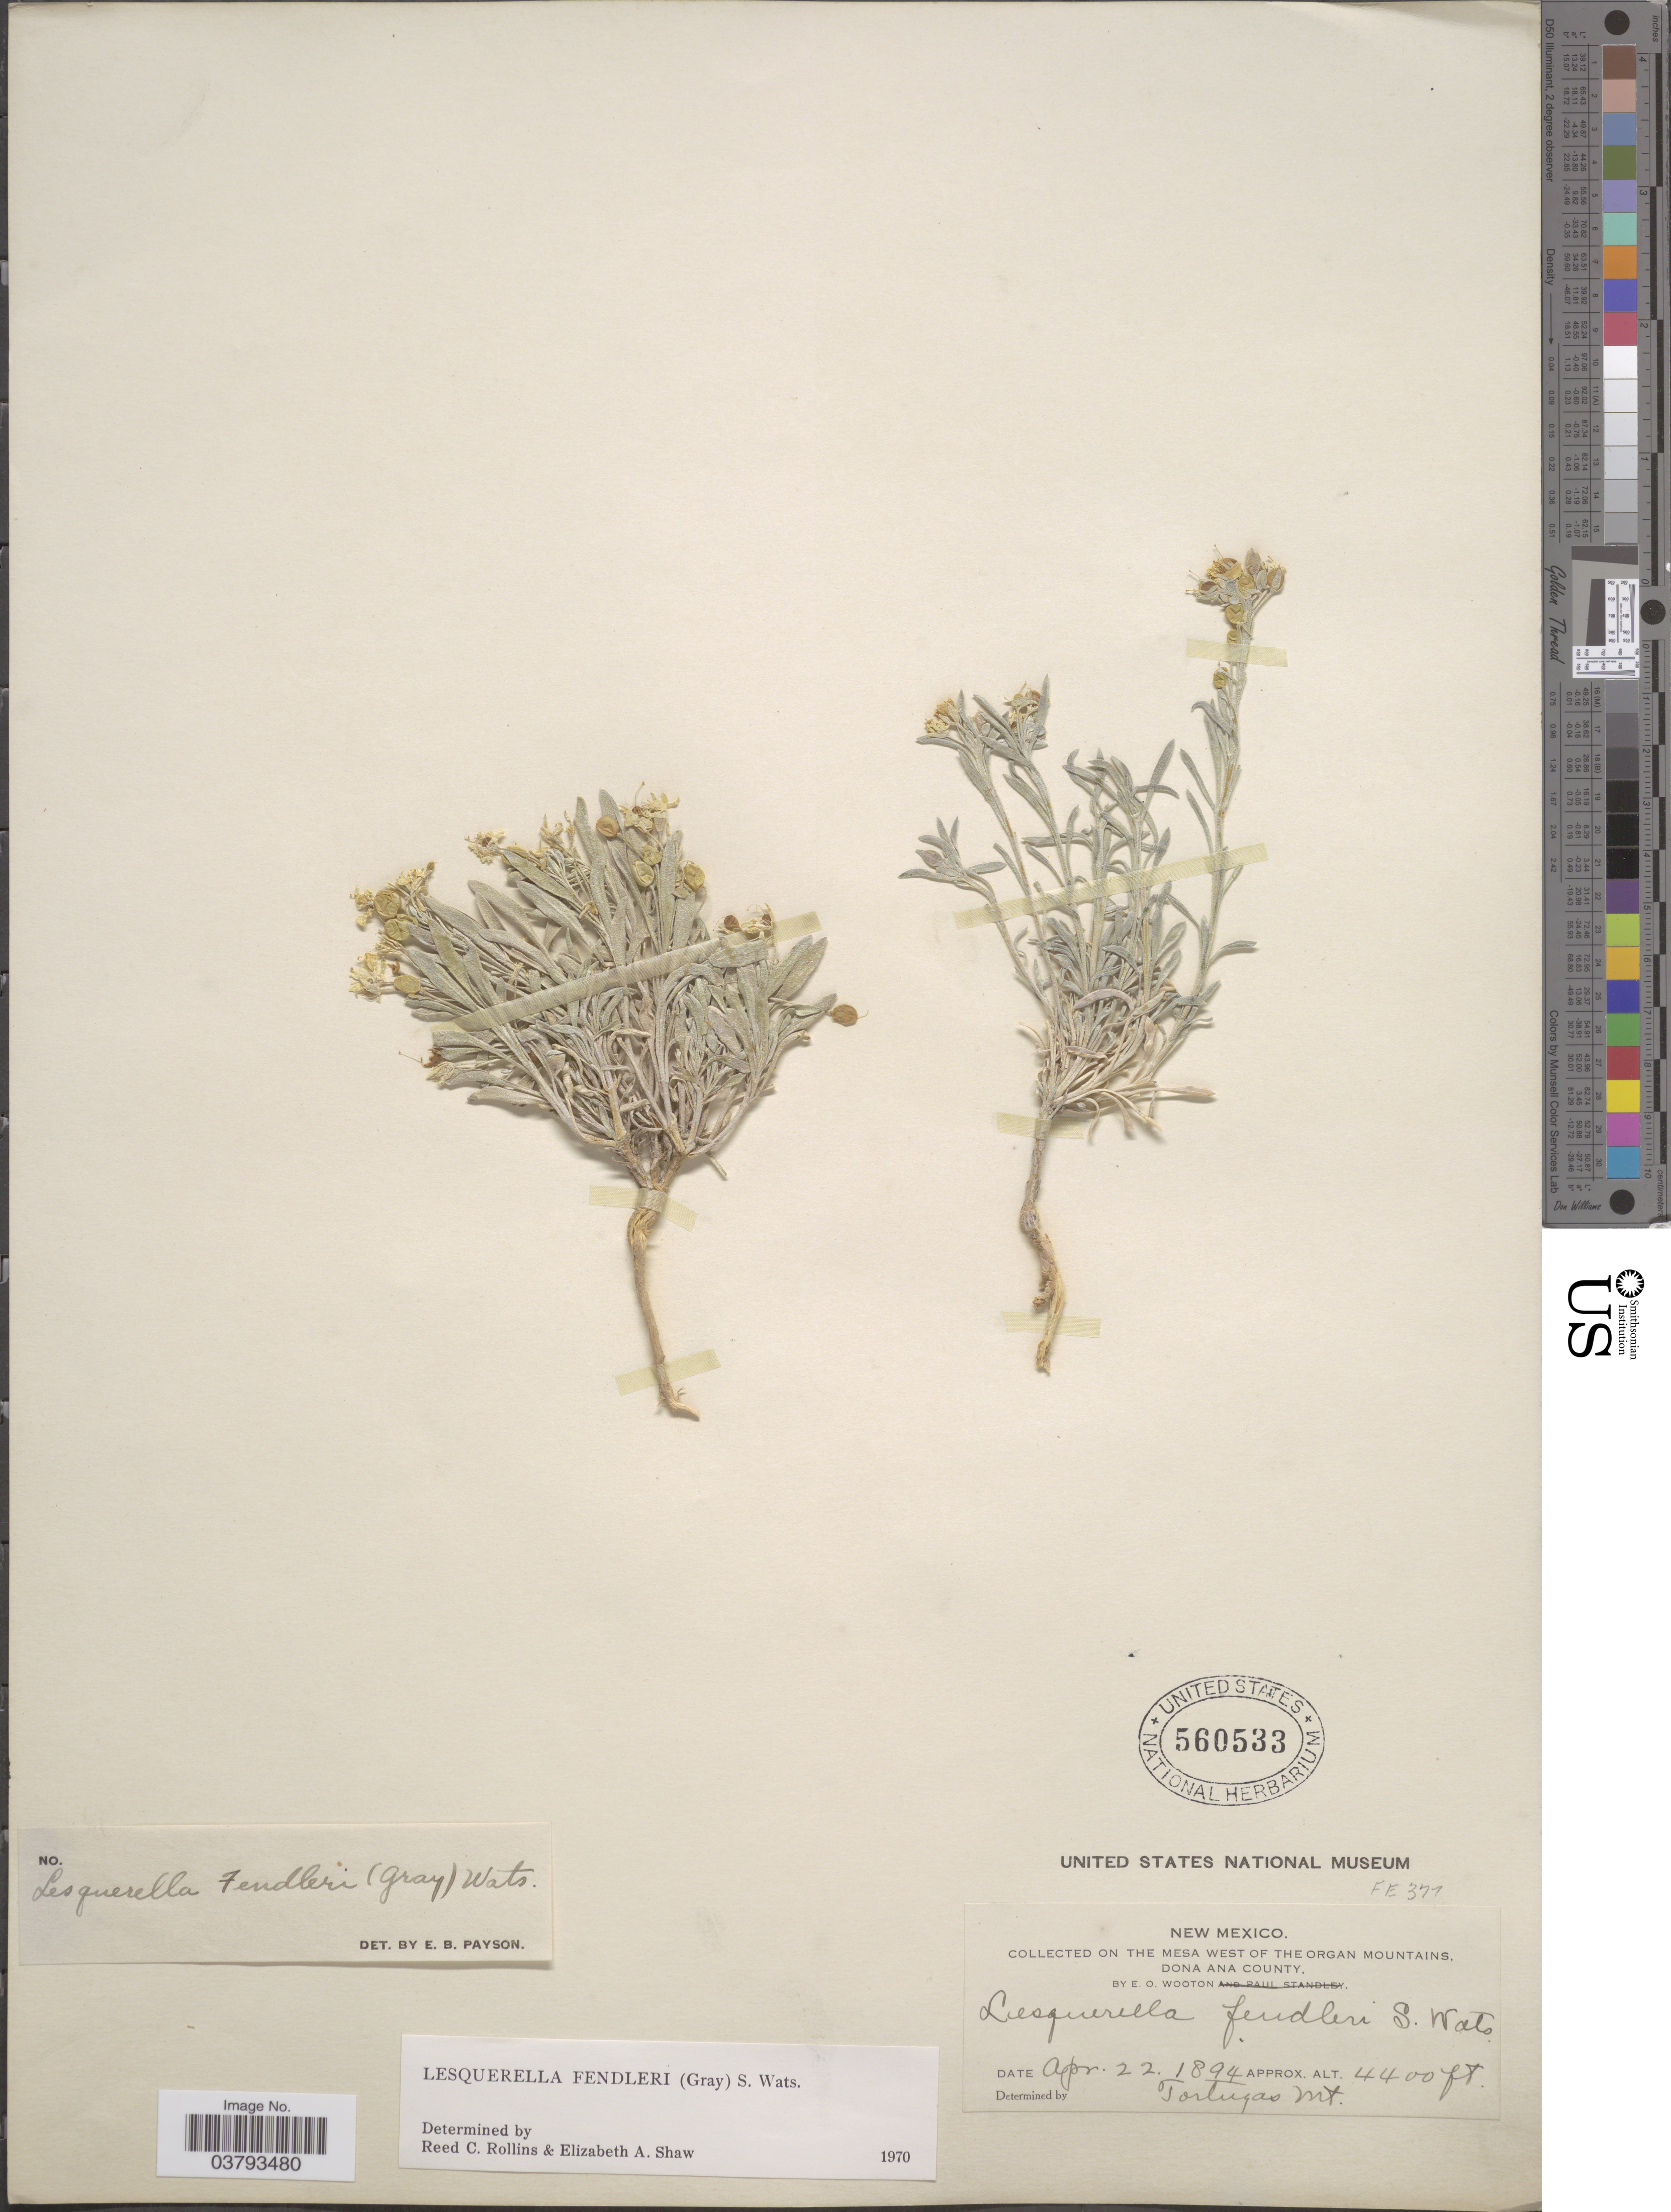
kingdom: Plantae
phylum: Tracheophyta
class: Magnoliopsida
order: Brassicales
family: Brassicaceae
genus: Lesquerella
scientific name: Lesquerella fendleri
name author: (A. Gray) S. Watson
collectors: E. O. Wooton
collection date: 1894-04-22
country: United States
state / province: New Mexico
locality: On the Mesa West of The Organ Mountains, Dona Ana County. Tortugas Mt.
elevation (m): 1341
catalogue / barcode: US 560533